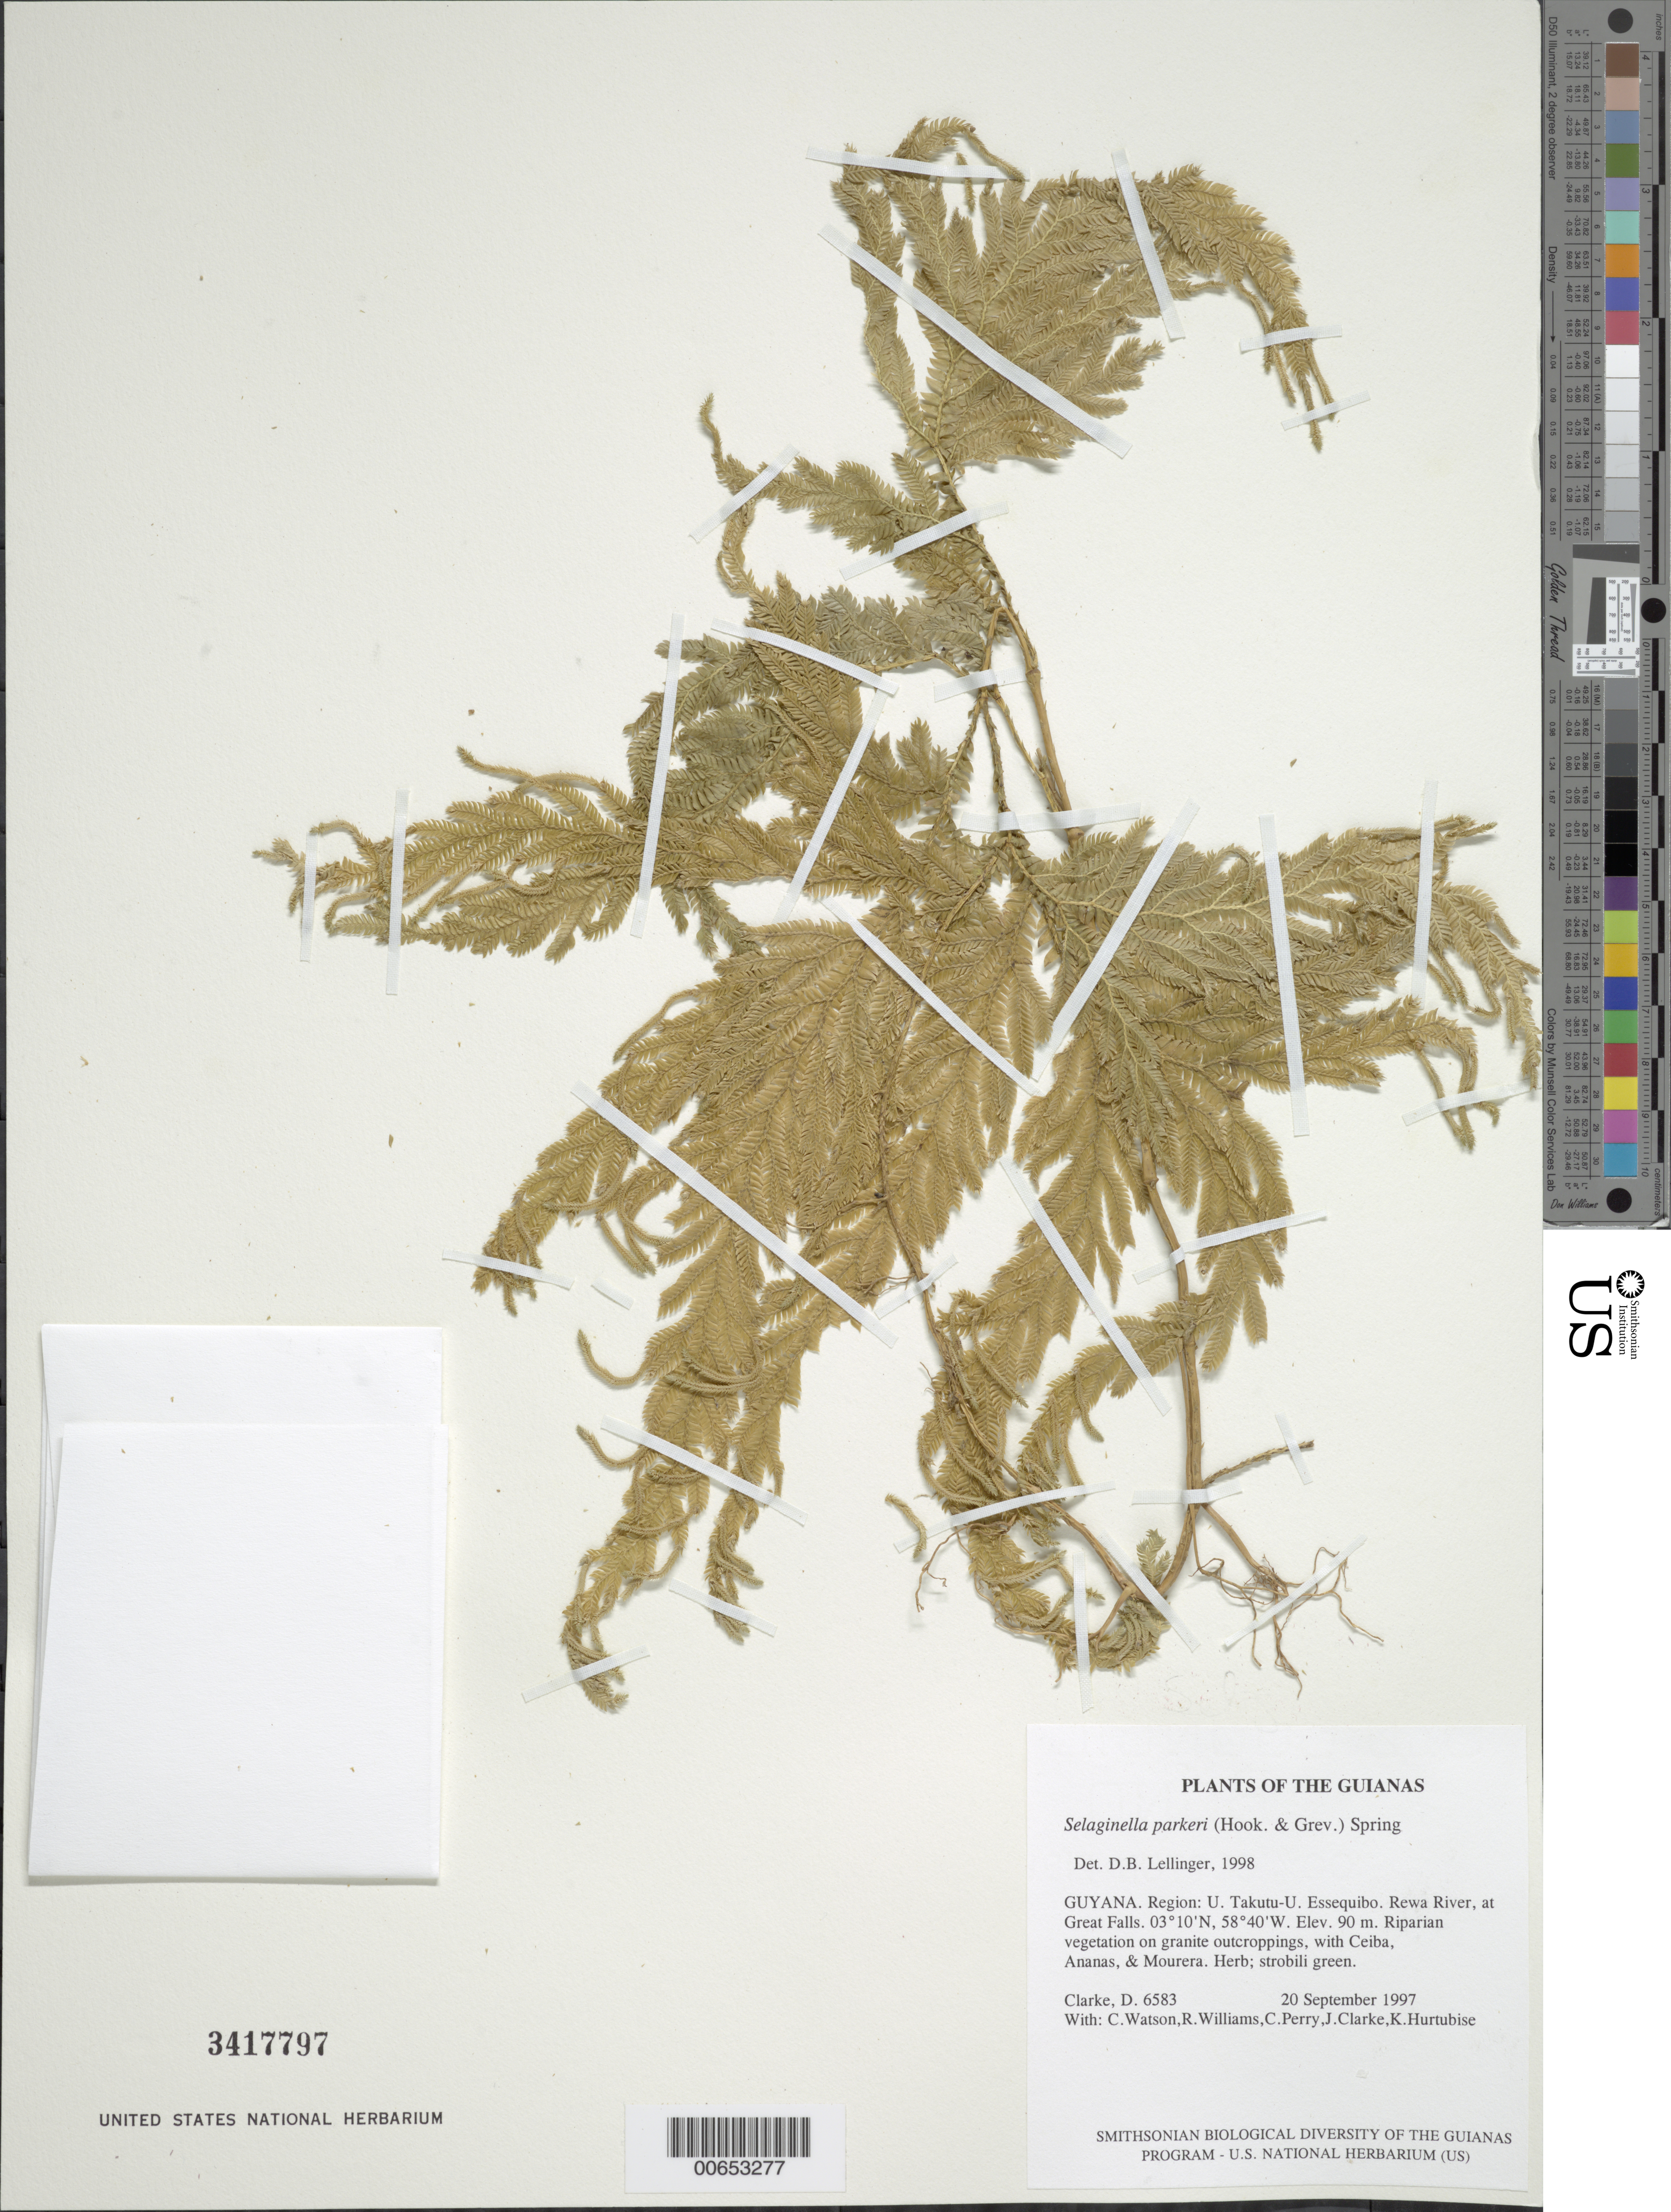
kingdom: Plantae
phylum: Tracheophyta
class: Lycopodiopsida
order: Selaginellales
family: Selaginellaceae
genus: Selaginella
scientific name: Selaginella parkeri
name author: (Hook. & Grev.) Spring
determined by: Lellinger, David B., (BOT), Smithsonian Institution - National Museum of Natural History (UNITED STATES)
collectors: H. D. Clarke, C. Watson, R. Williams, C. Perry, J. Clarke & K. Hurtubise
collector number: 6583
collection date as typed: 20 September 1997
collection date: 1997-09-20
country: Guyana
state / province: U. Takutu-U. Essequibo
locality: Rewa River, at Great Falls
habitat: Riparian vegetation on granite outcroppings, with Ceiba, Ananas, & Mourera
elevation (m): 90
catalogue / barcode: US 3417797